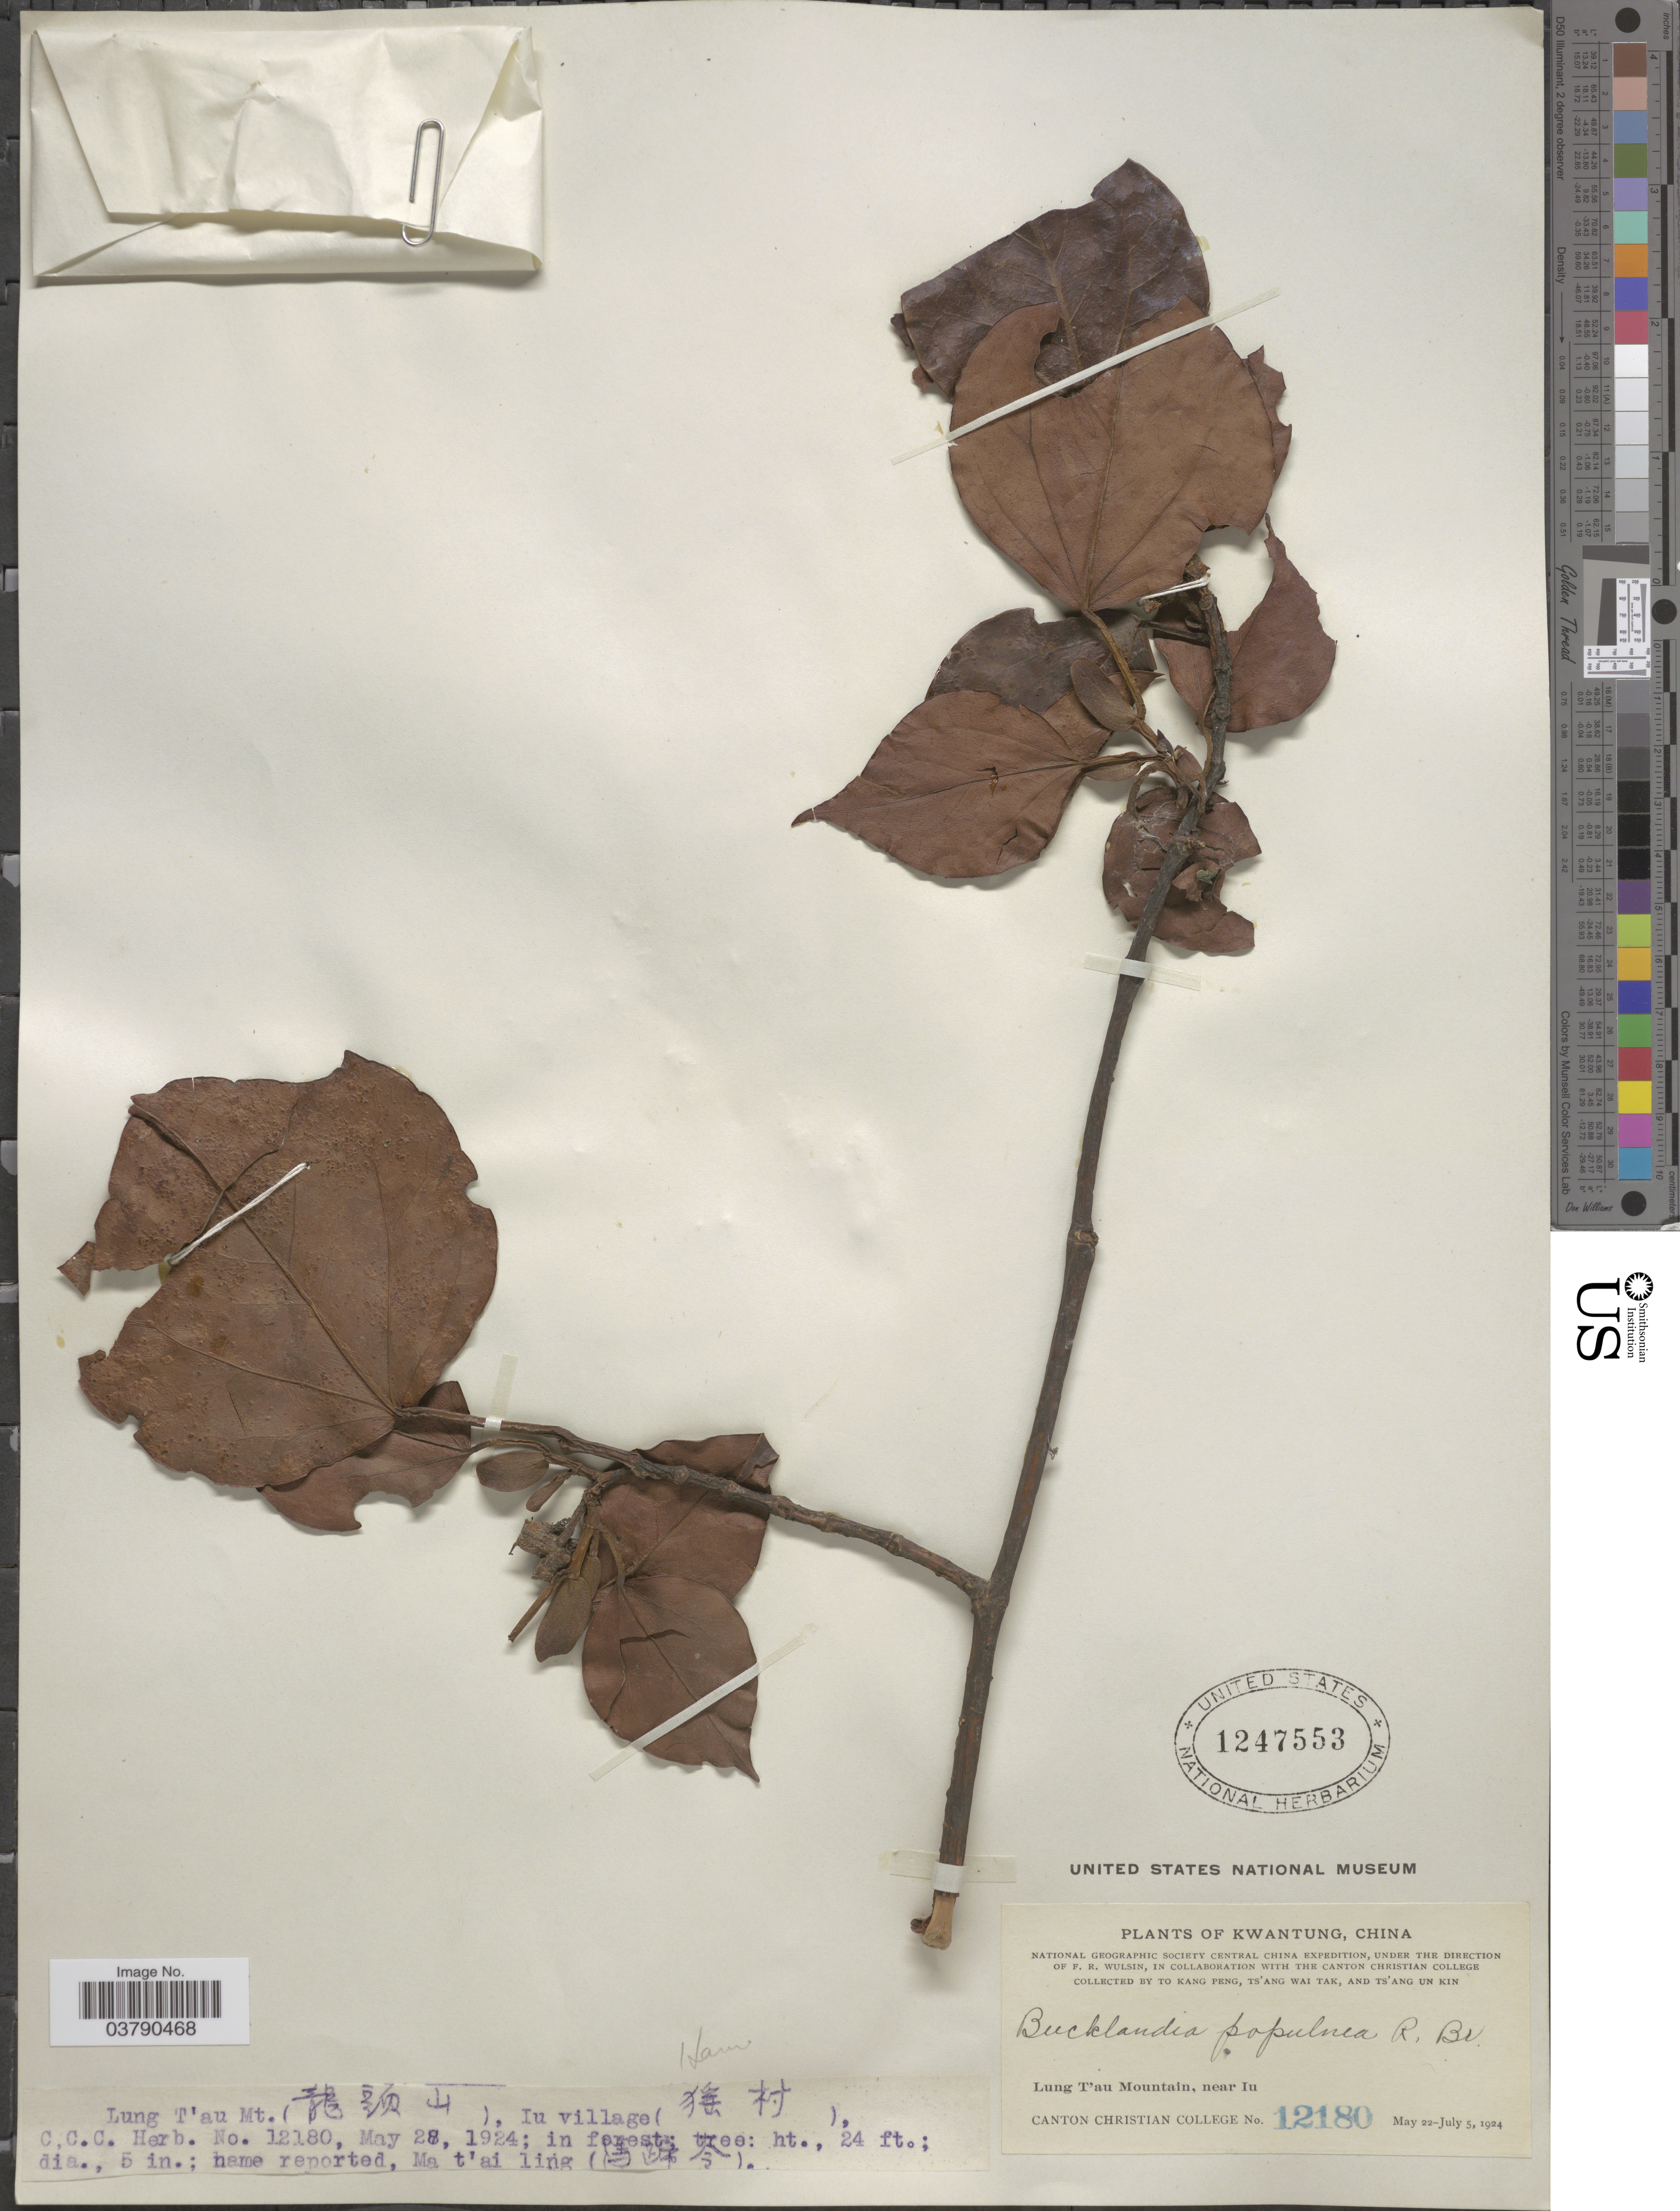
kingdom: Plantae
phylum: Tracheophyta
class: Magnoliopsida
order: Saxifragales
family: Hamamelidaceae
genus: Exbucklandia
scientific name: Exbucklandia populnea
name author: (R. Br. ex Griff.) R.W. Br.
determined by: Strong, Mark T., (BOT), Smithsonian Institution - National Museum of Natural History (UNITED STATES)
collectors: K. Peng, W. T. Tsang & Ts' Ang Un Kin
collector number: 12180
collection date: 1924-05-28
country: China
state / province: Guangdong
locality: Kwangtung. Lung T'au Mountain (X), Iu village (X).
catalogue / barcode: US 1247553